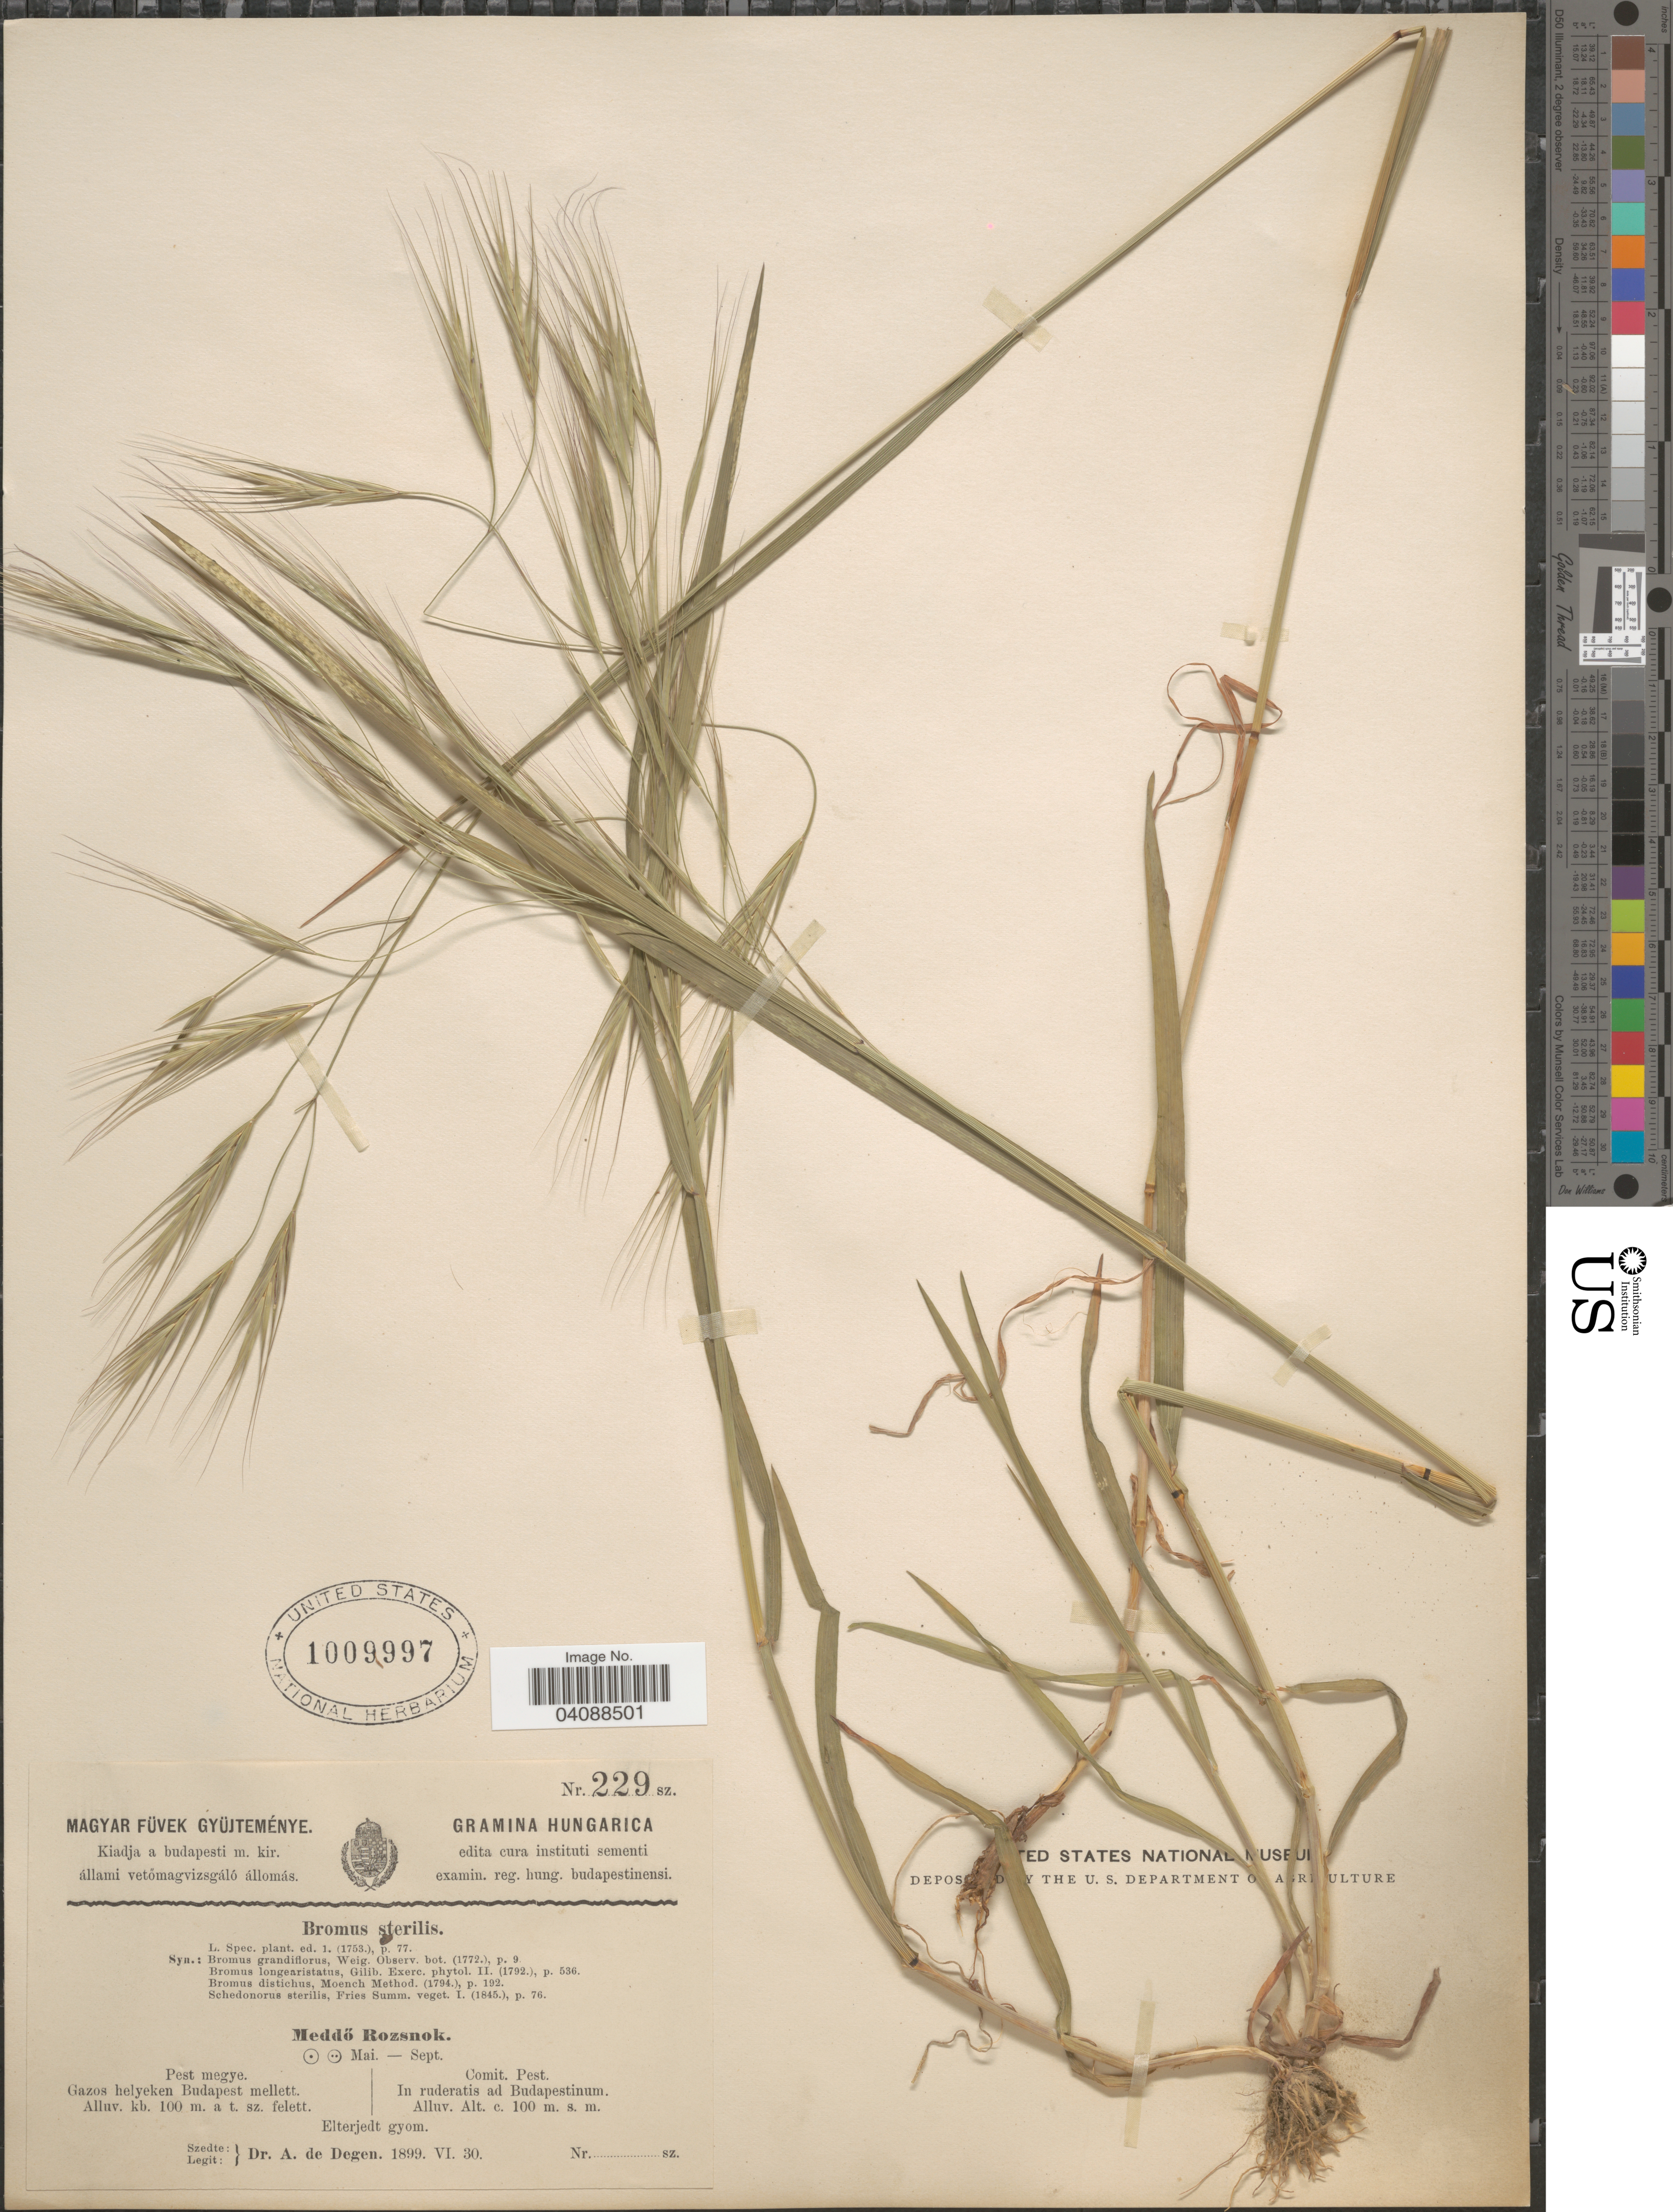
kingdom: Plantae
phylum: Tracheophyta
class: Liliopsida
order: Poales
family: Poaceae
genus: Bromus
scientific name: Bromus sterilis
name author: L.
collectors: A. Degen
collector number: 229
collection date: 1899-06-30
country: Hungary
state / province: Pest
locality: Hungarica. Comit. Pest. In ruderatis ad Budapestinum. Alluv.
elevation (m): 100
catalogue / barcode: US 1009997